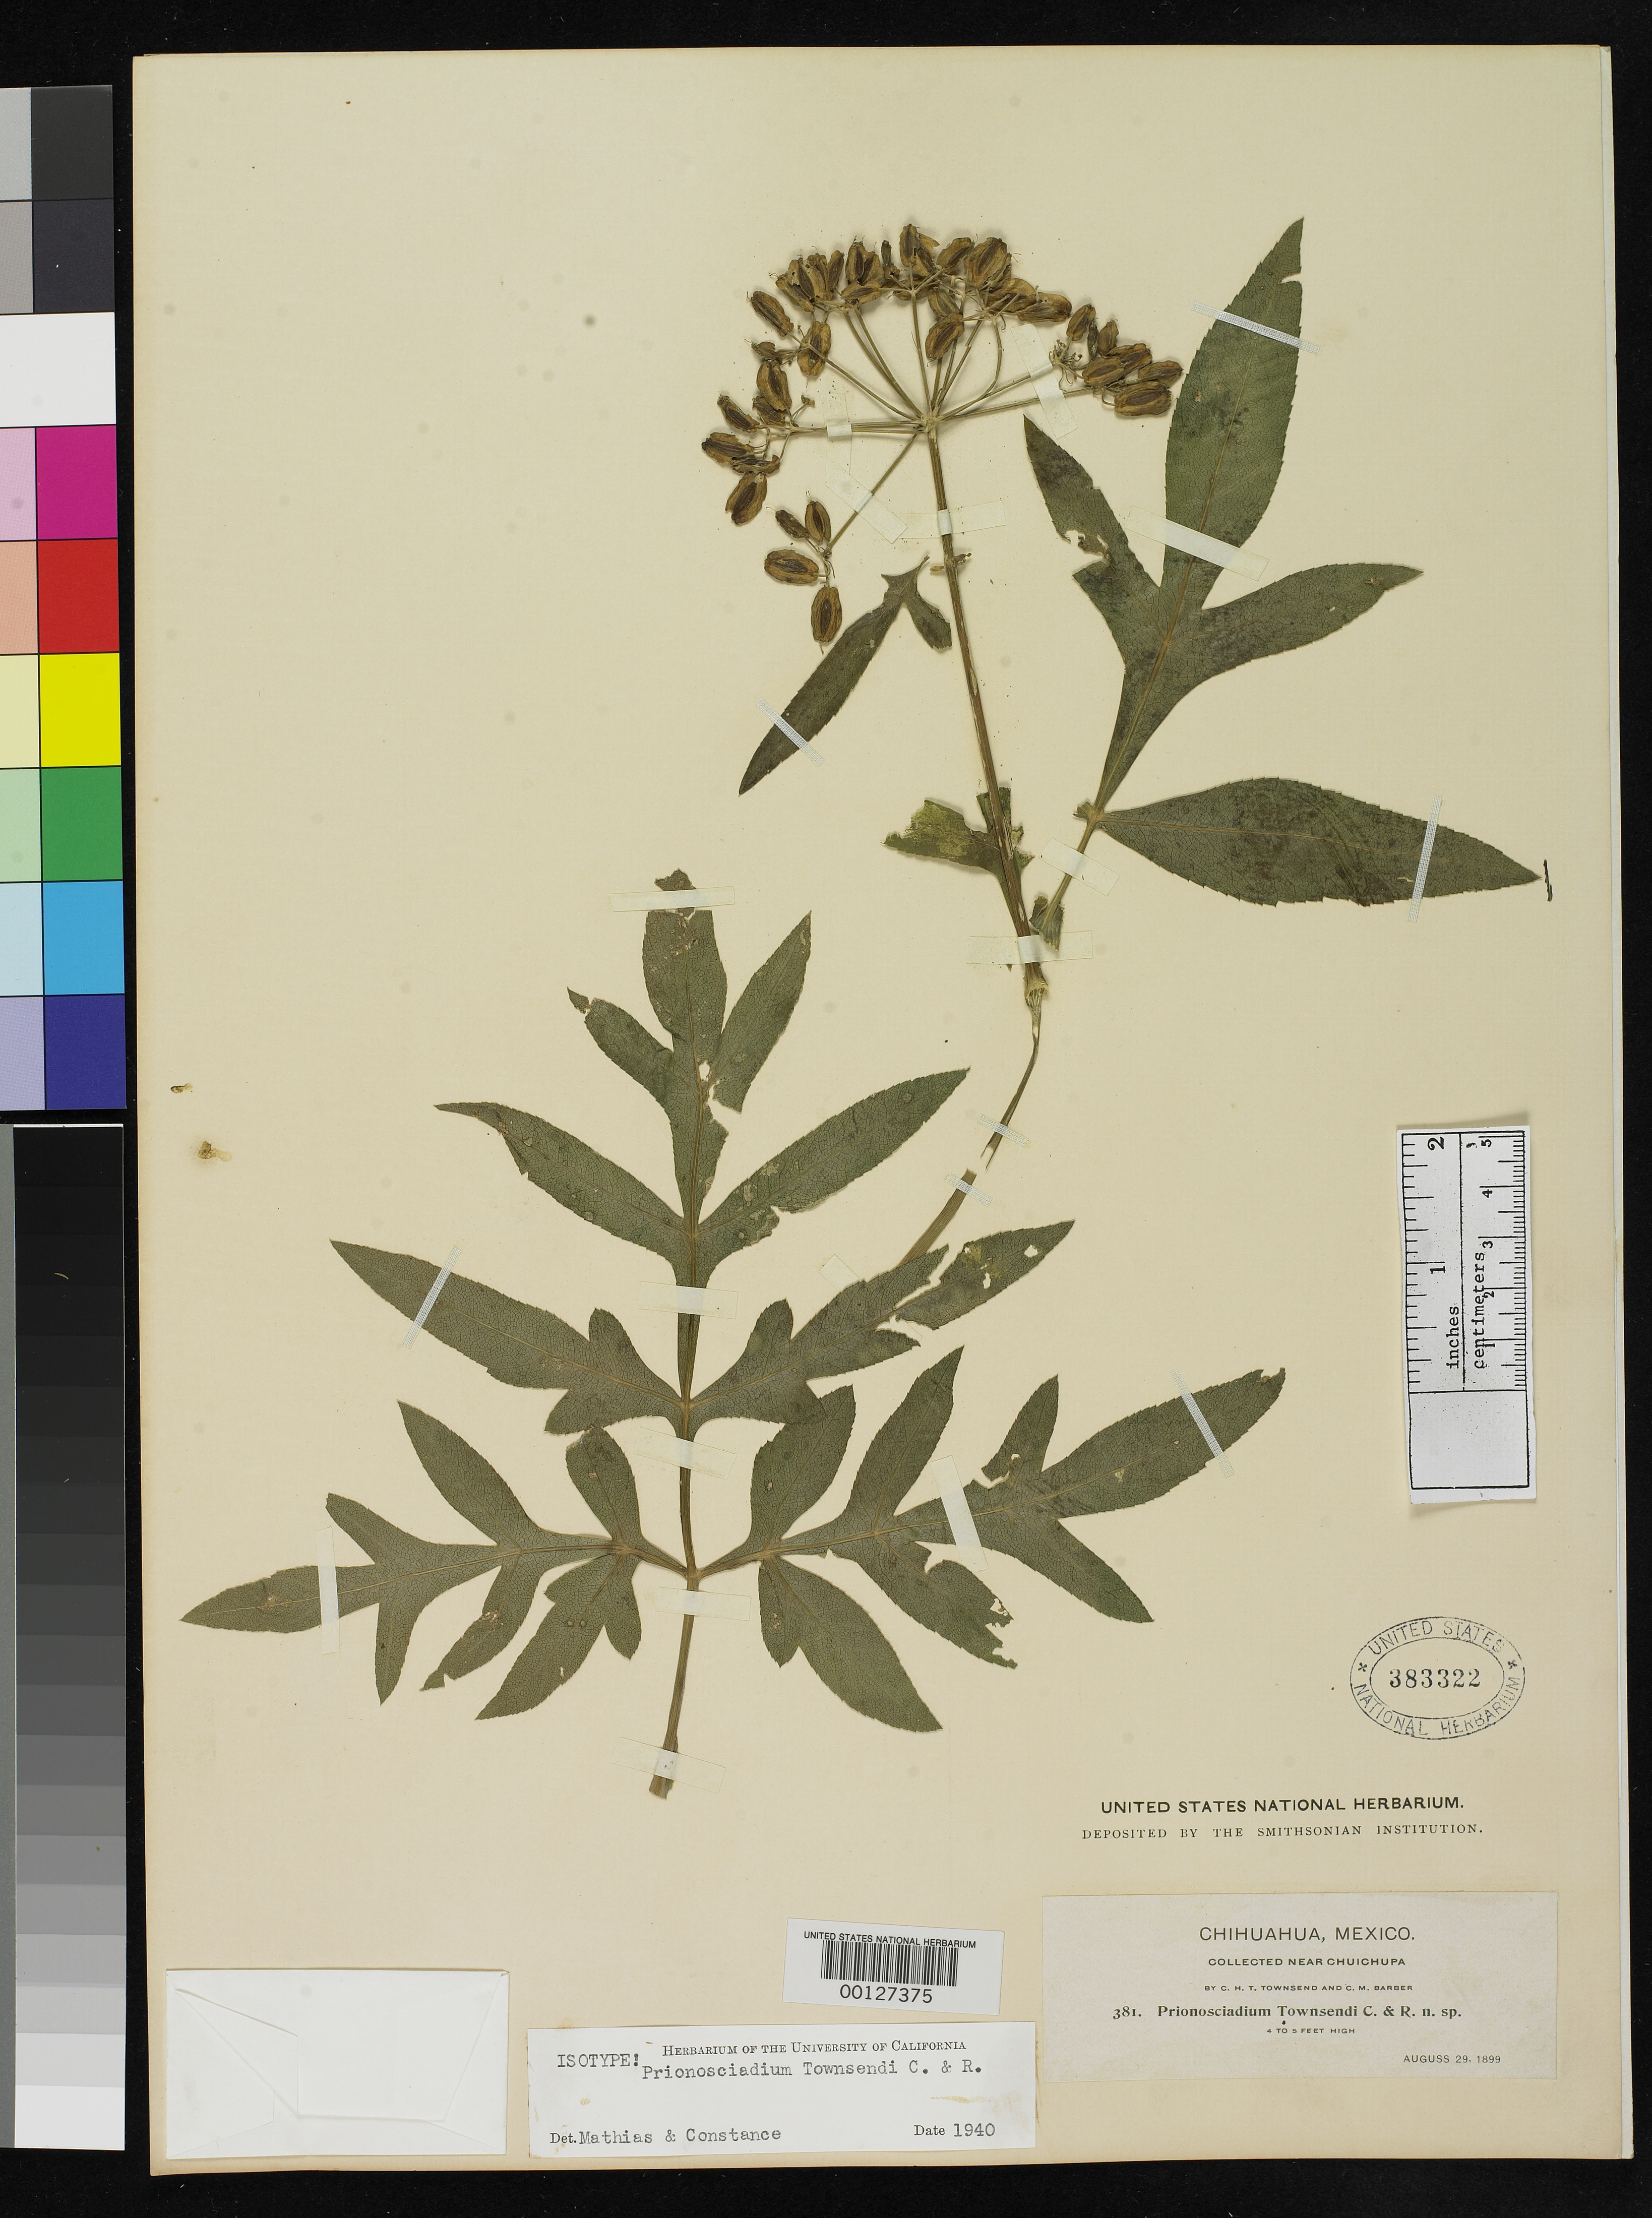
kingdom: Plantae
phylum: Tracheophyta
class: Magnoliopsida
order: Apiales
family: Apiaceae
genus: Prionosciadium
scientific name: Prionosciadium townsendi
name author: Rose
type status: Isotype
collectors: C. H. T. Townsend & C. Barber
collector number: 381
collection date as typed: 29 Aug 1899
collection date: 1899-08-29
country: Mexico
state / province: Chihuahua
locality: Sierra Madre, 20 miles SW of Chuichupa.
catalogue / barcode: US 383322